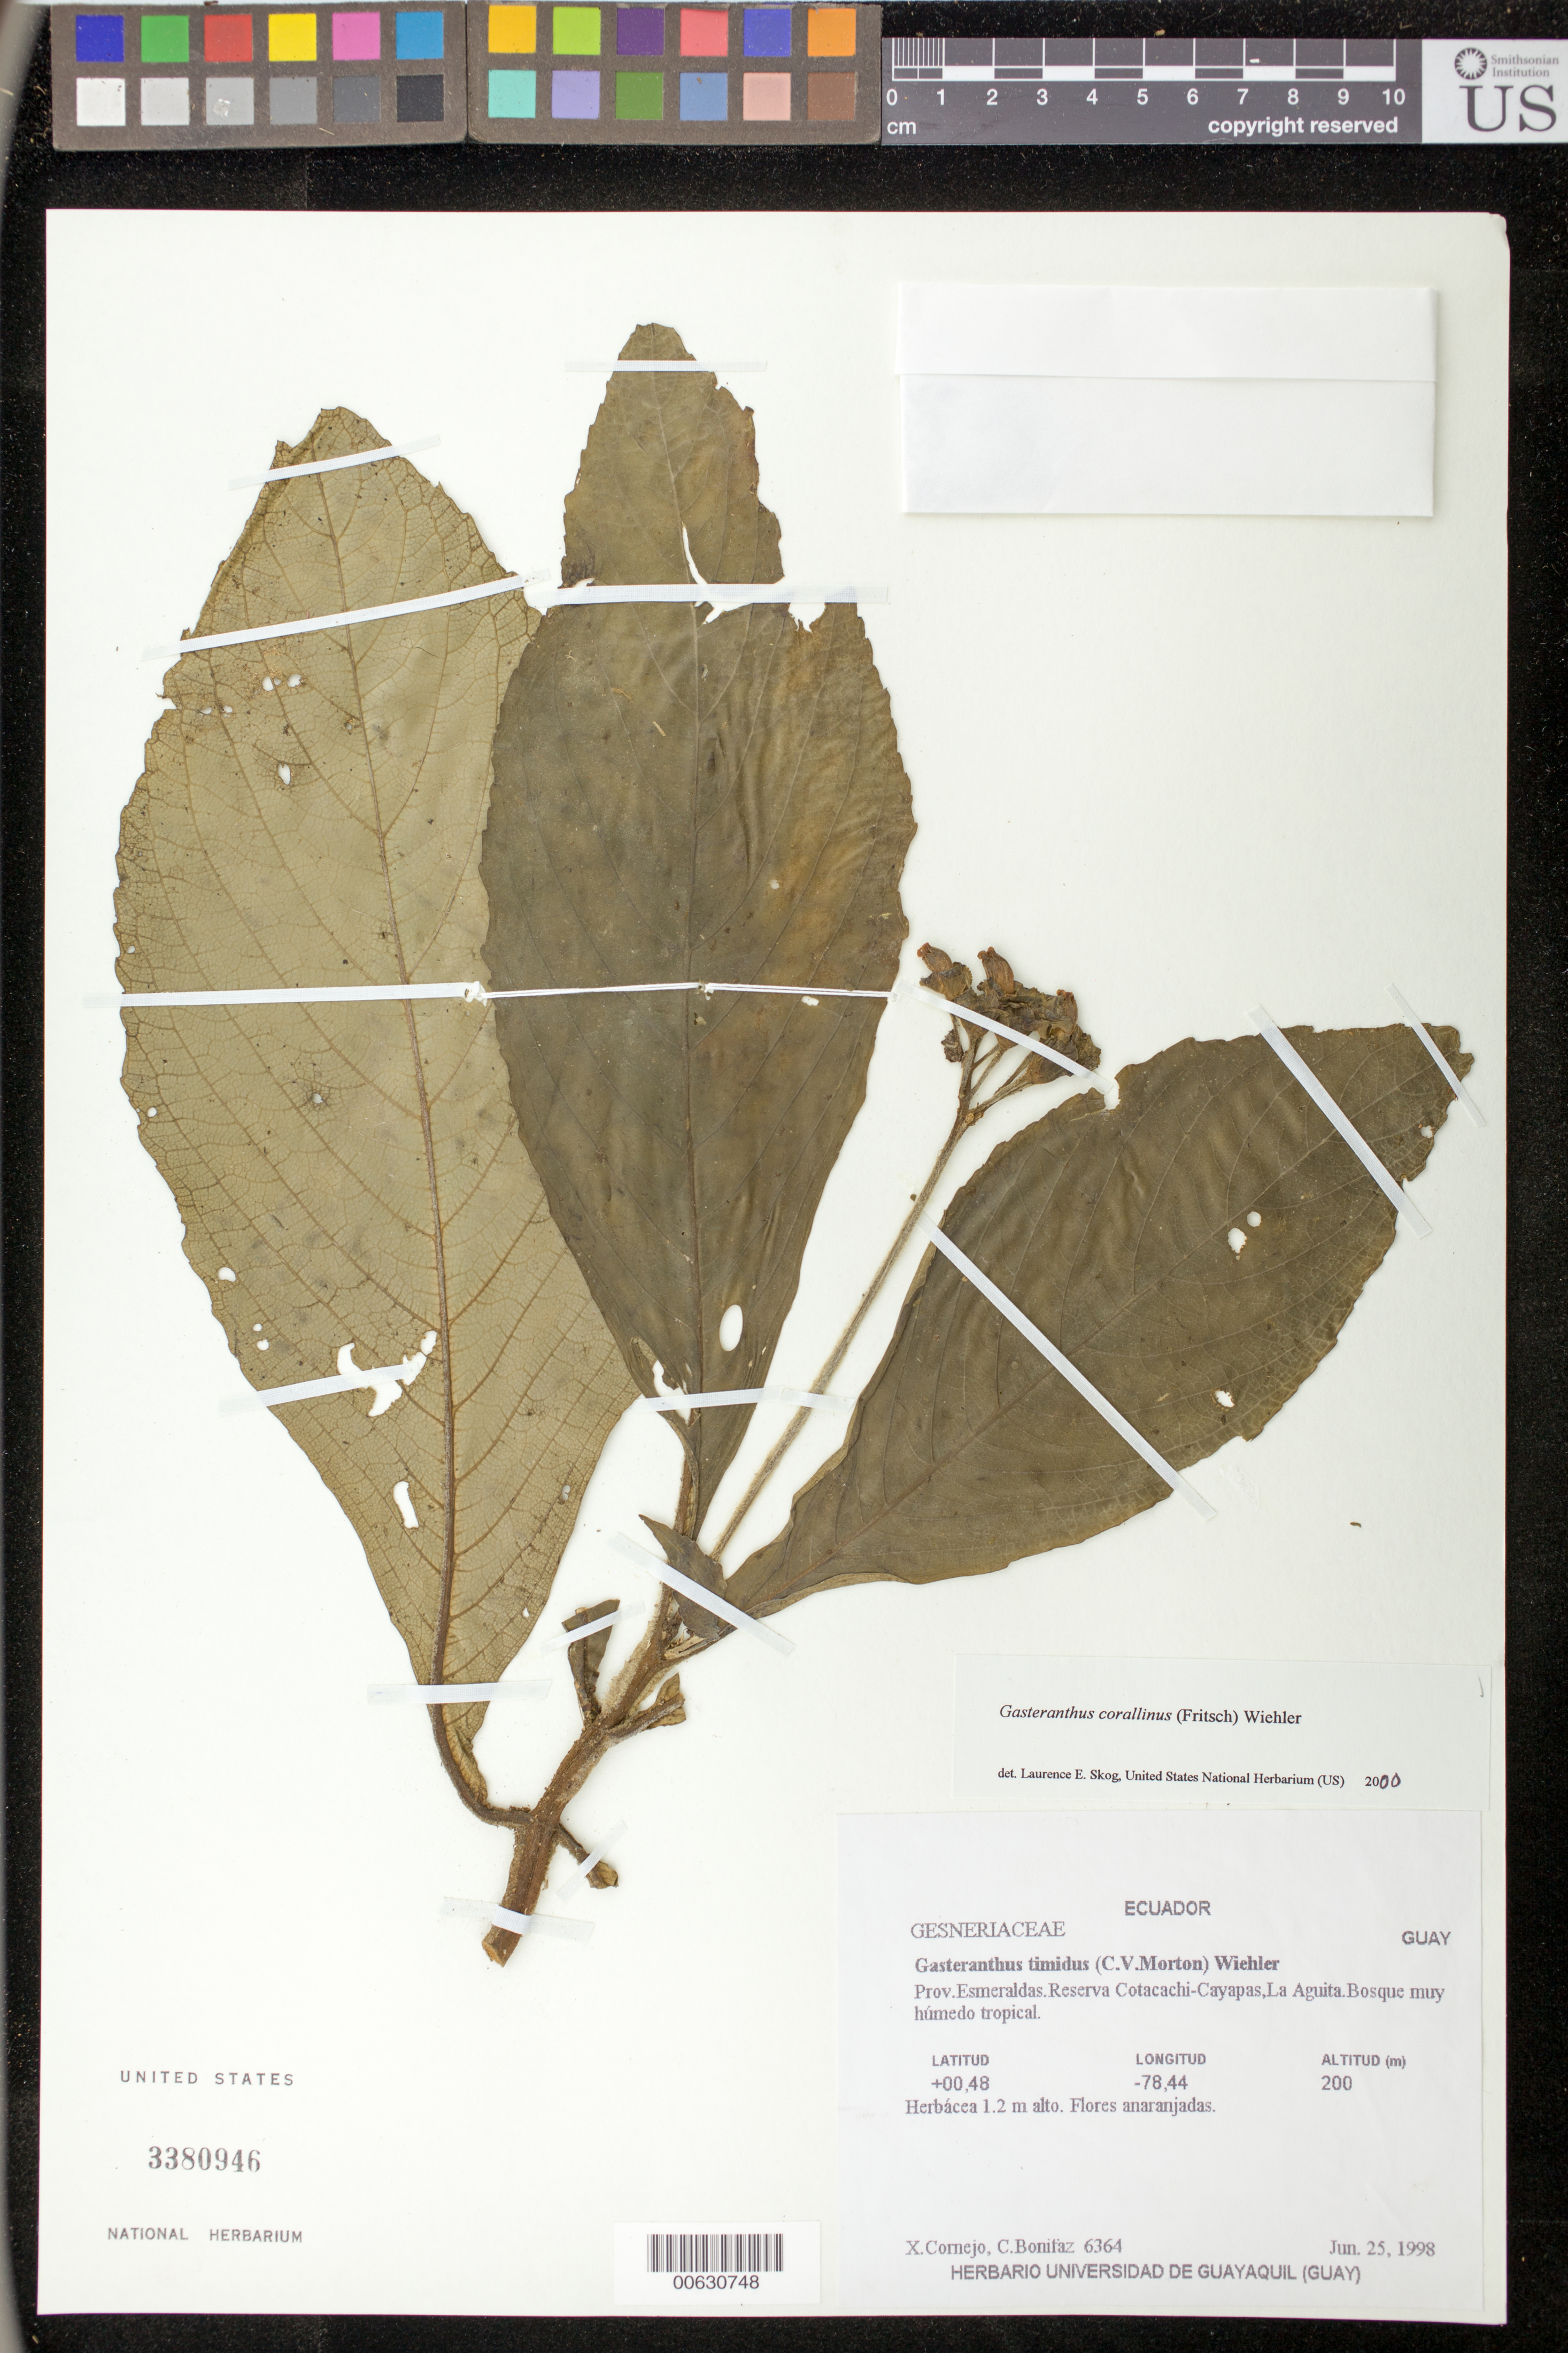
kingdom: Plantae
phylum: Tracheophyta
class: Magnoliopsida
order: Lamiales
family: Gesneriaceae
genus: Gasteranthus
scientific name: Gasteranthus corallinus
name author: (Fritsch) Wiehler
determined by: Skog, Laurence E.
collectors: X. F. Cornejo & C. Bonifaz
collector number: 6364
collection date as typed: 25 Jun 1998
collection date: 1998-06-25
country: Ecuador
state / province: Esmeraldas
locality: Reserva Cotacachi-Cayapas, La Aguita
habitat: Bosque muy húmedo tropical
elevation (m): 200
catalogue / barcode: US 3380946